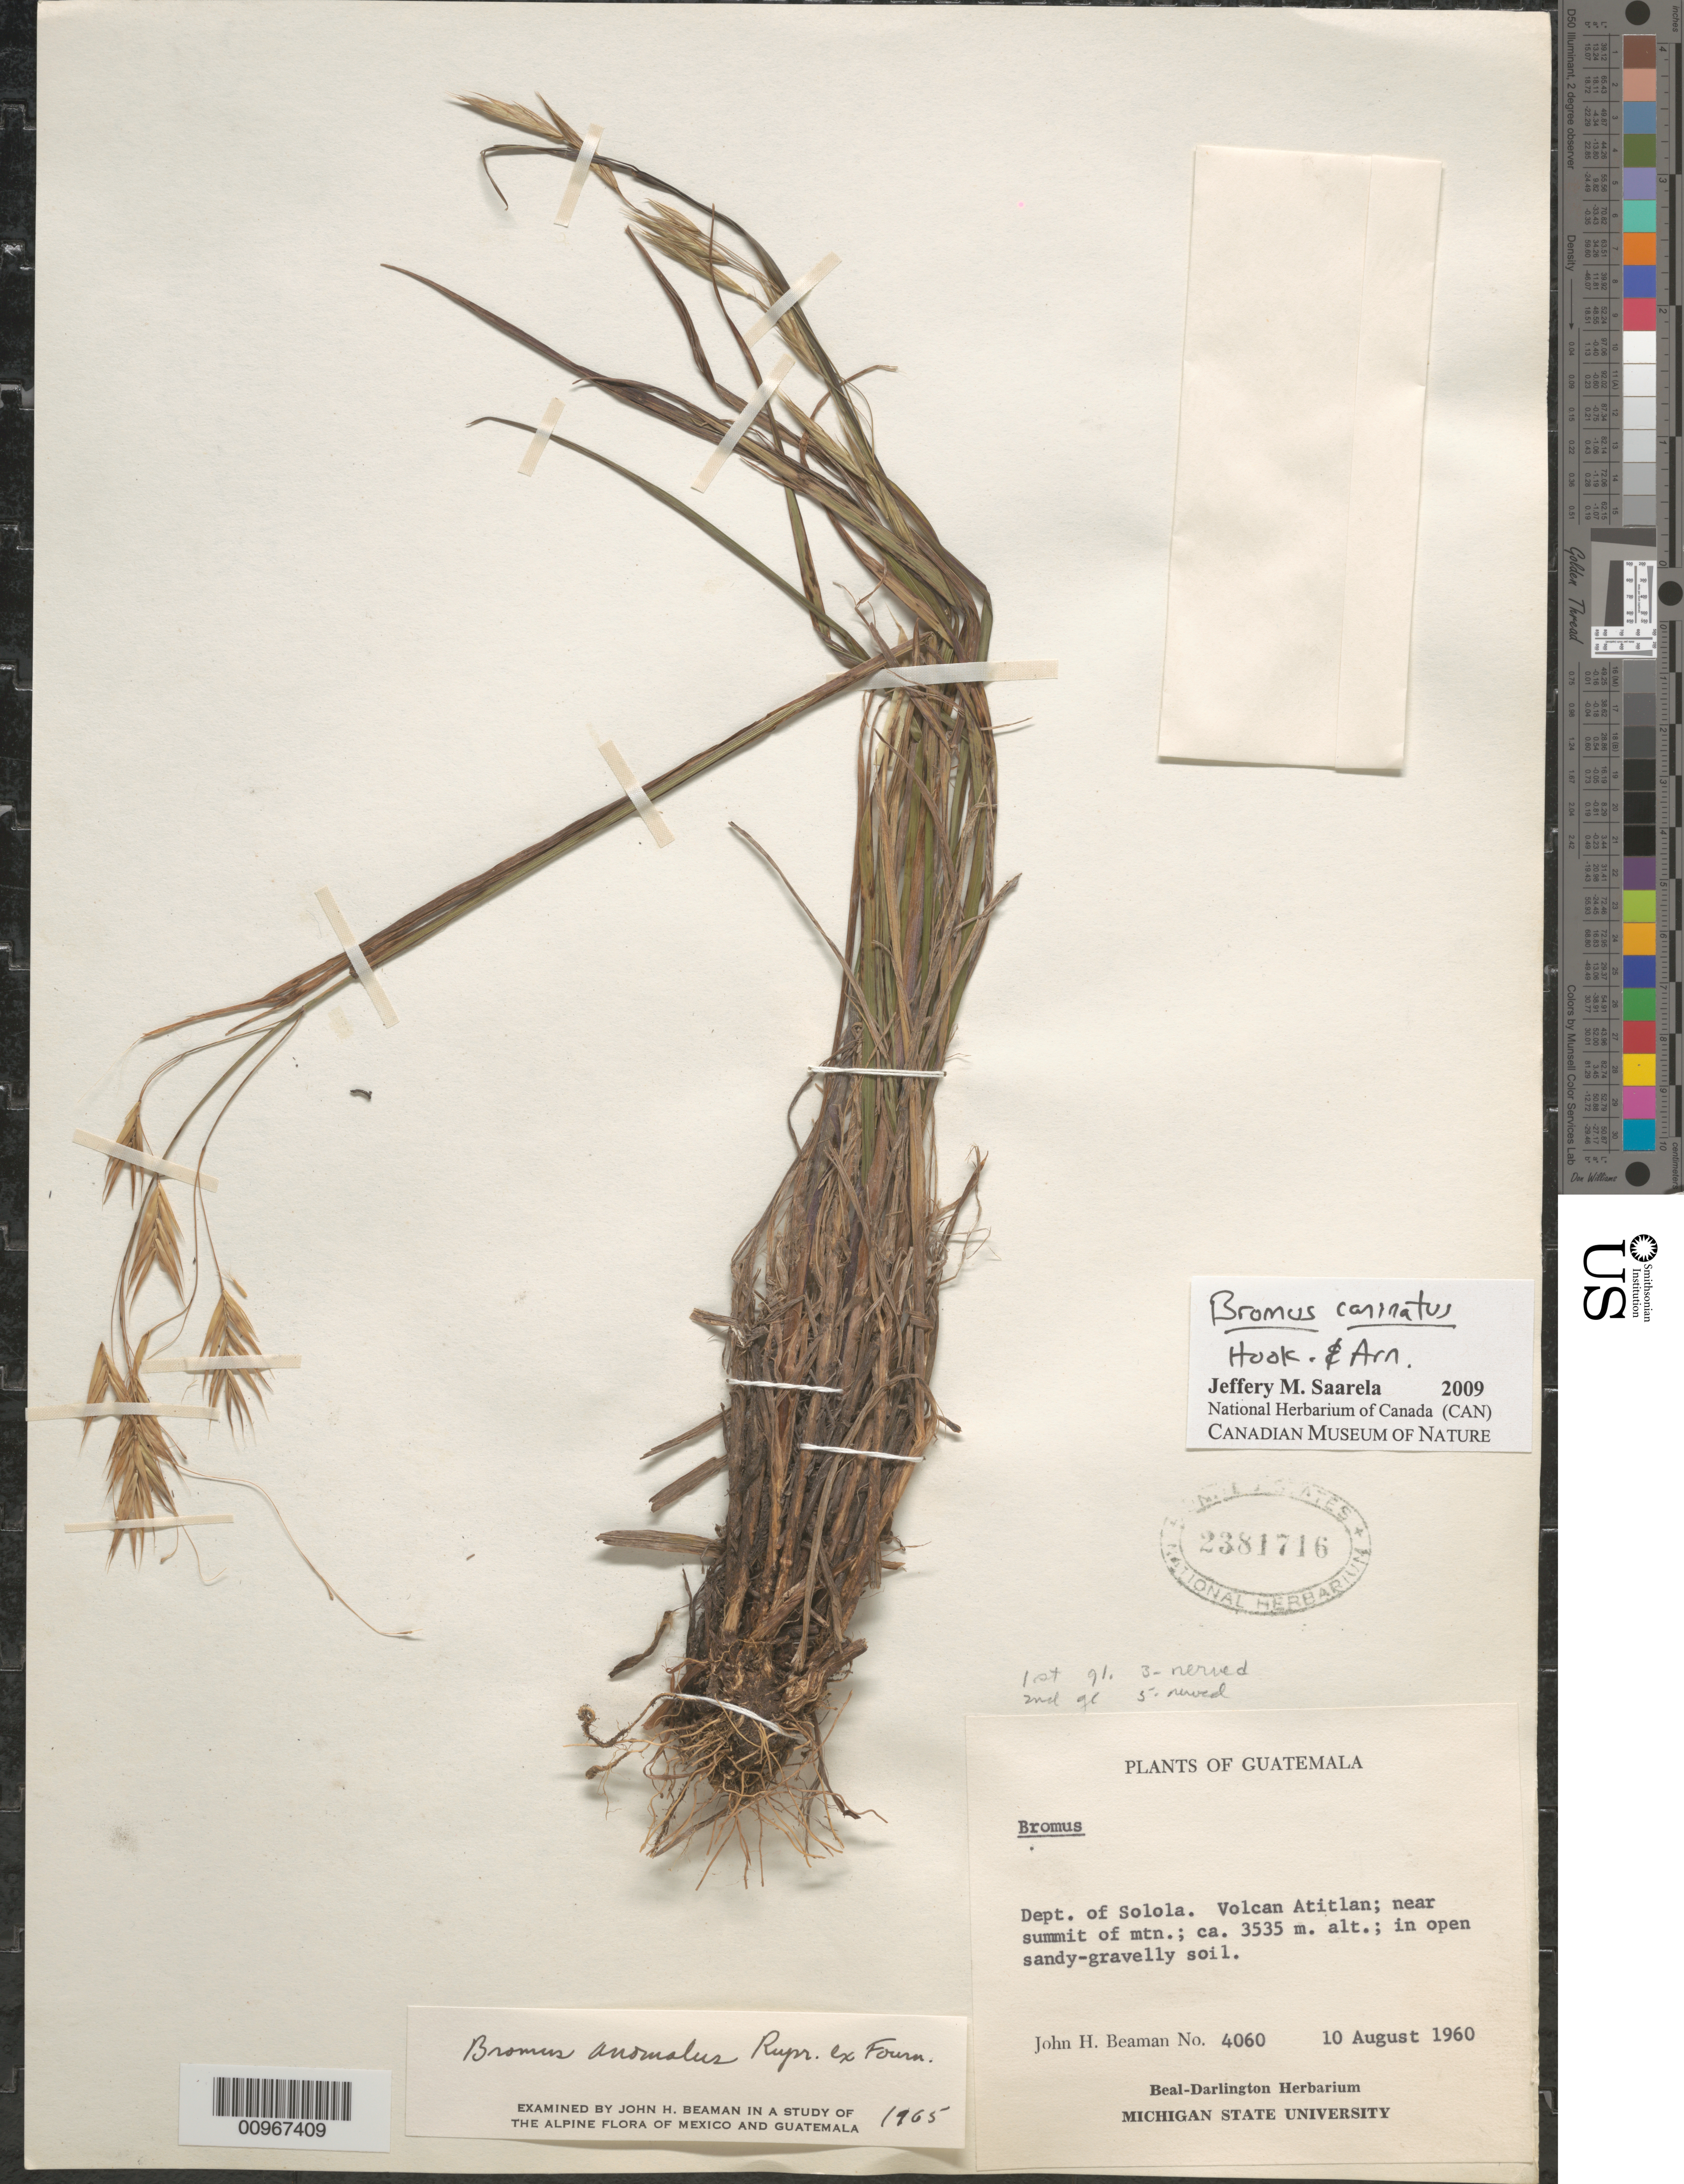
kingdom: Plantae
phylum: Tracheophyta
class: Liliopsida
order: Poales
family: Poaceae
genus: Bromus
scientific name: Bromus carinatus var. densus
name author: Shear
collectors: J. H. Beaman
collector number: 4060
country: Guatemala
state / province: Sololá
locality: Volcan Atitlan, near summit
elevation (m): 3535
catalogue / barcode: US 2381716